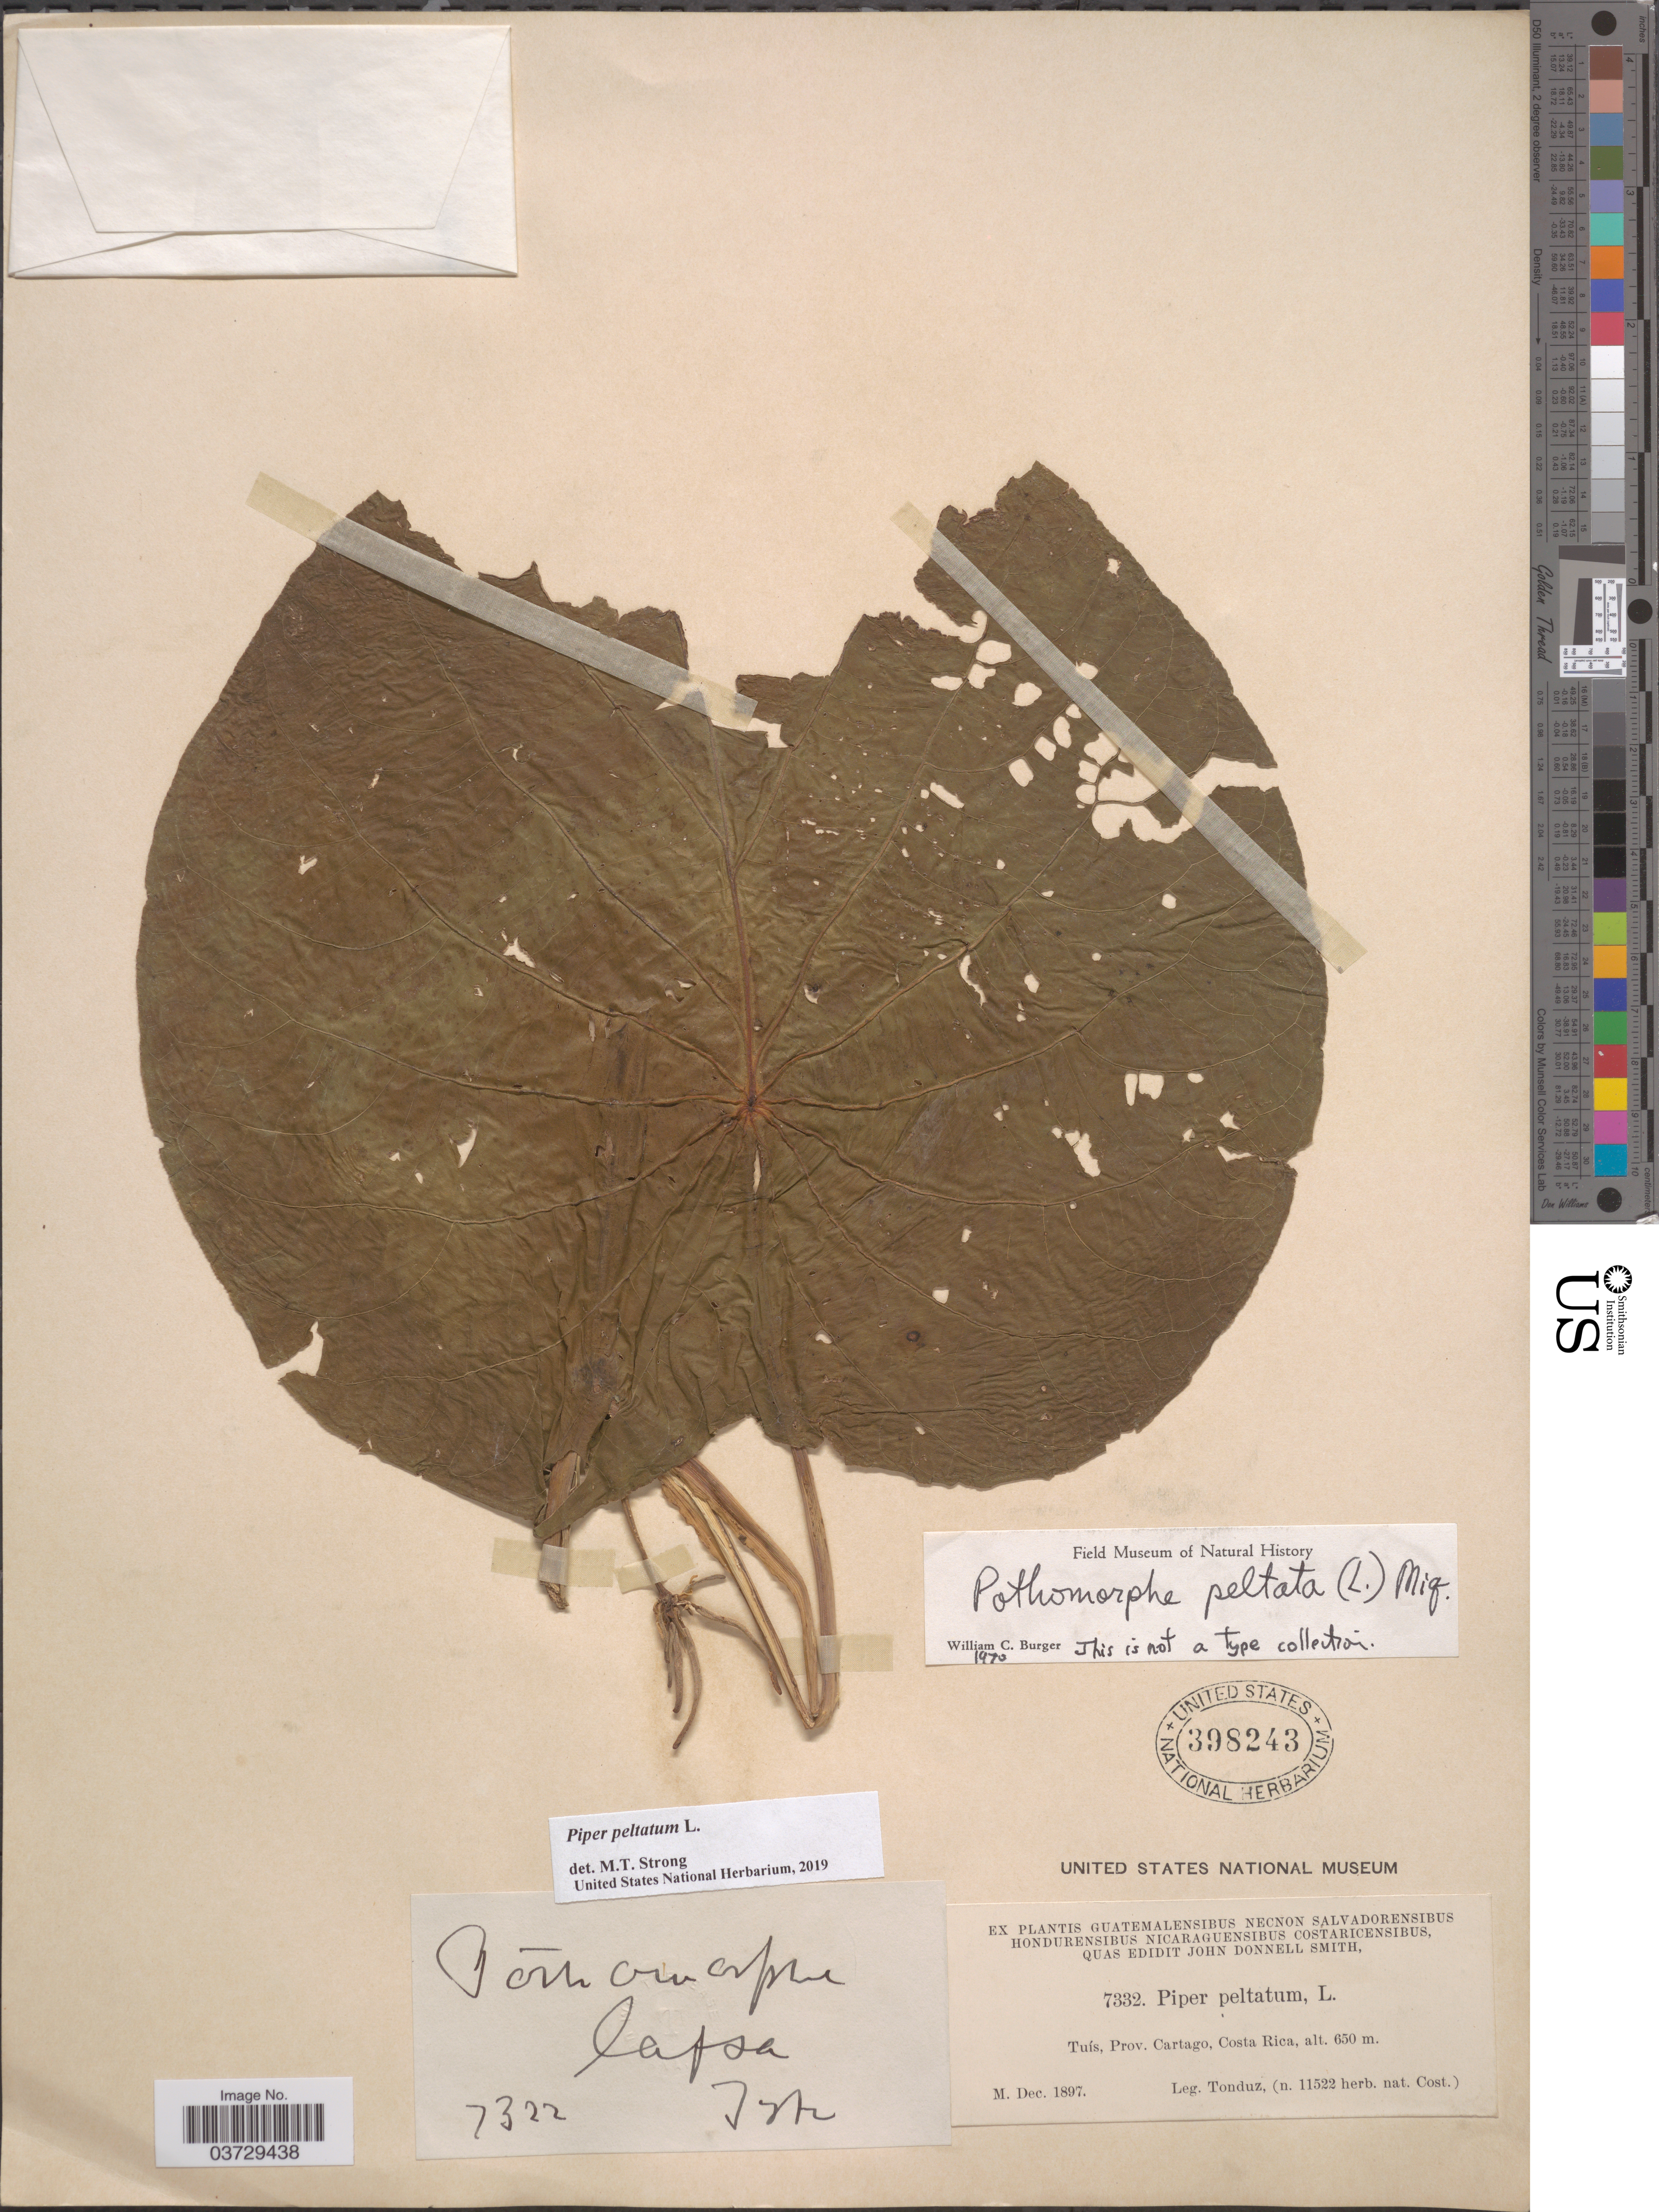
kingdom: Plantae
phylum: Tracheophyta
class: Magnoliopsida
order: Piperales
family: Piperaceae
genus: Piper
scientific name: Piper peltatum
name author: L.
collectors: Tonduz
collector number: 7332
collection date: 1897-12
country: Costa Rica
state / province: Cartago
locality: Tuís.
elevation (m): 650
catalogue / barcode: US 398243